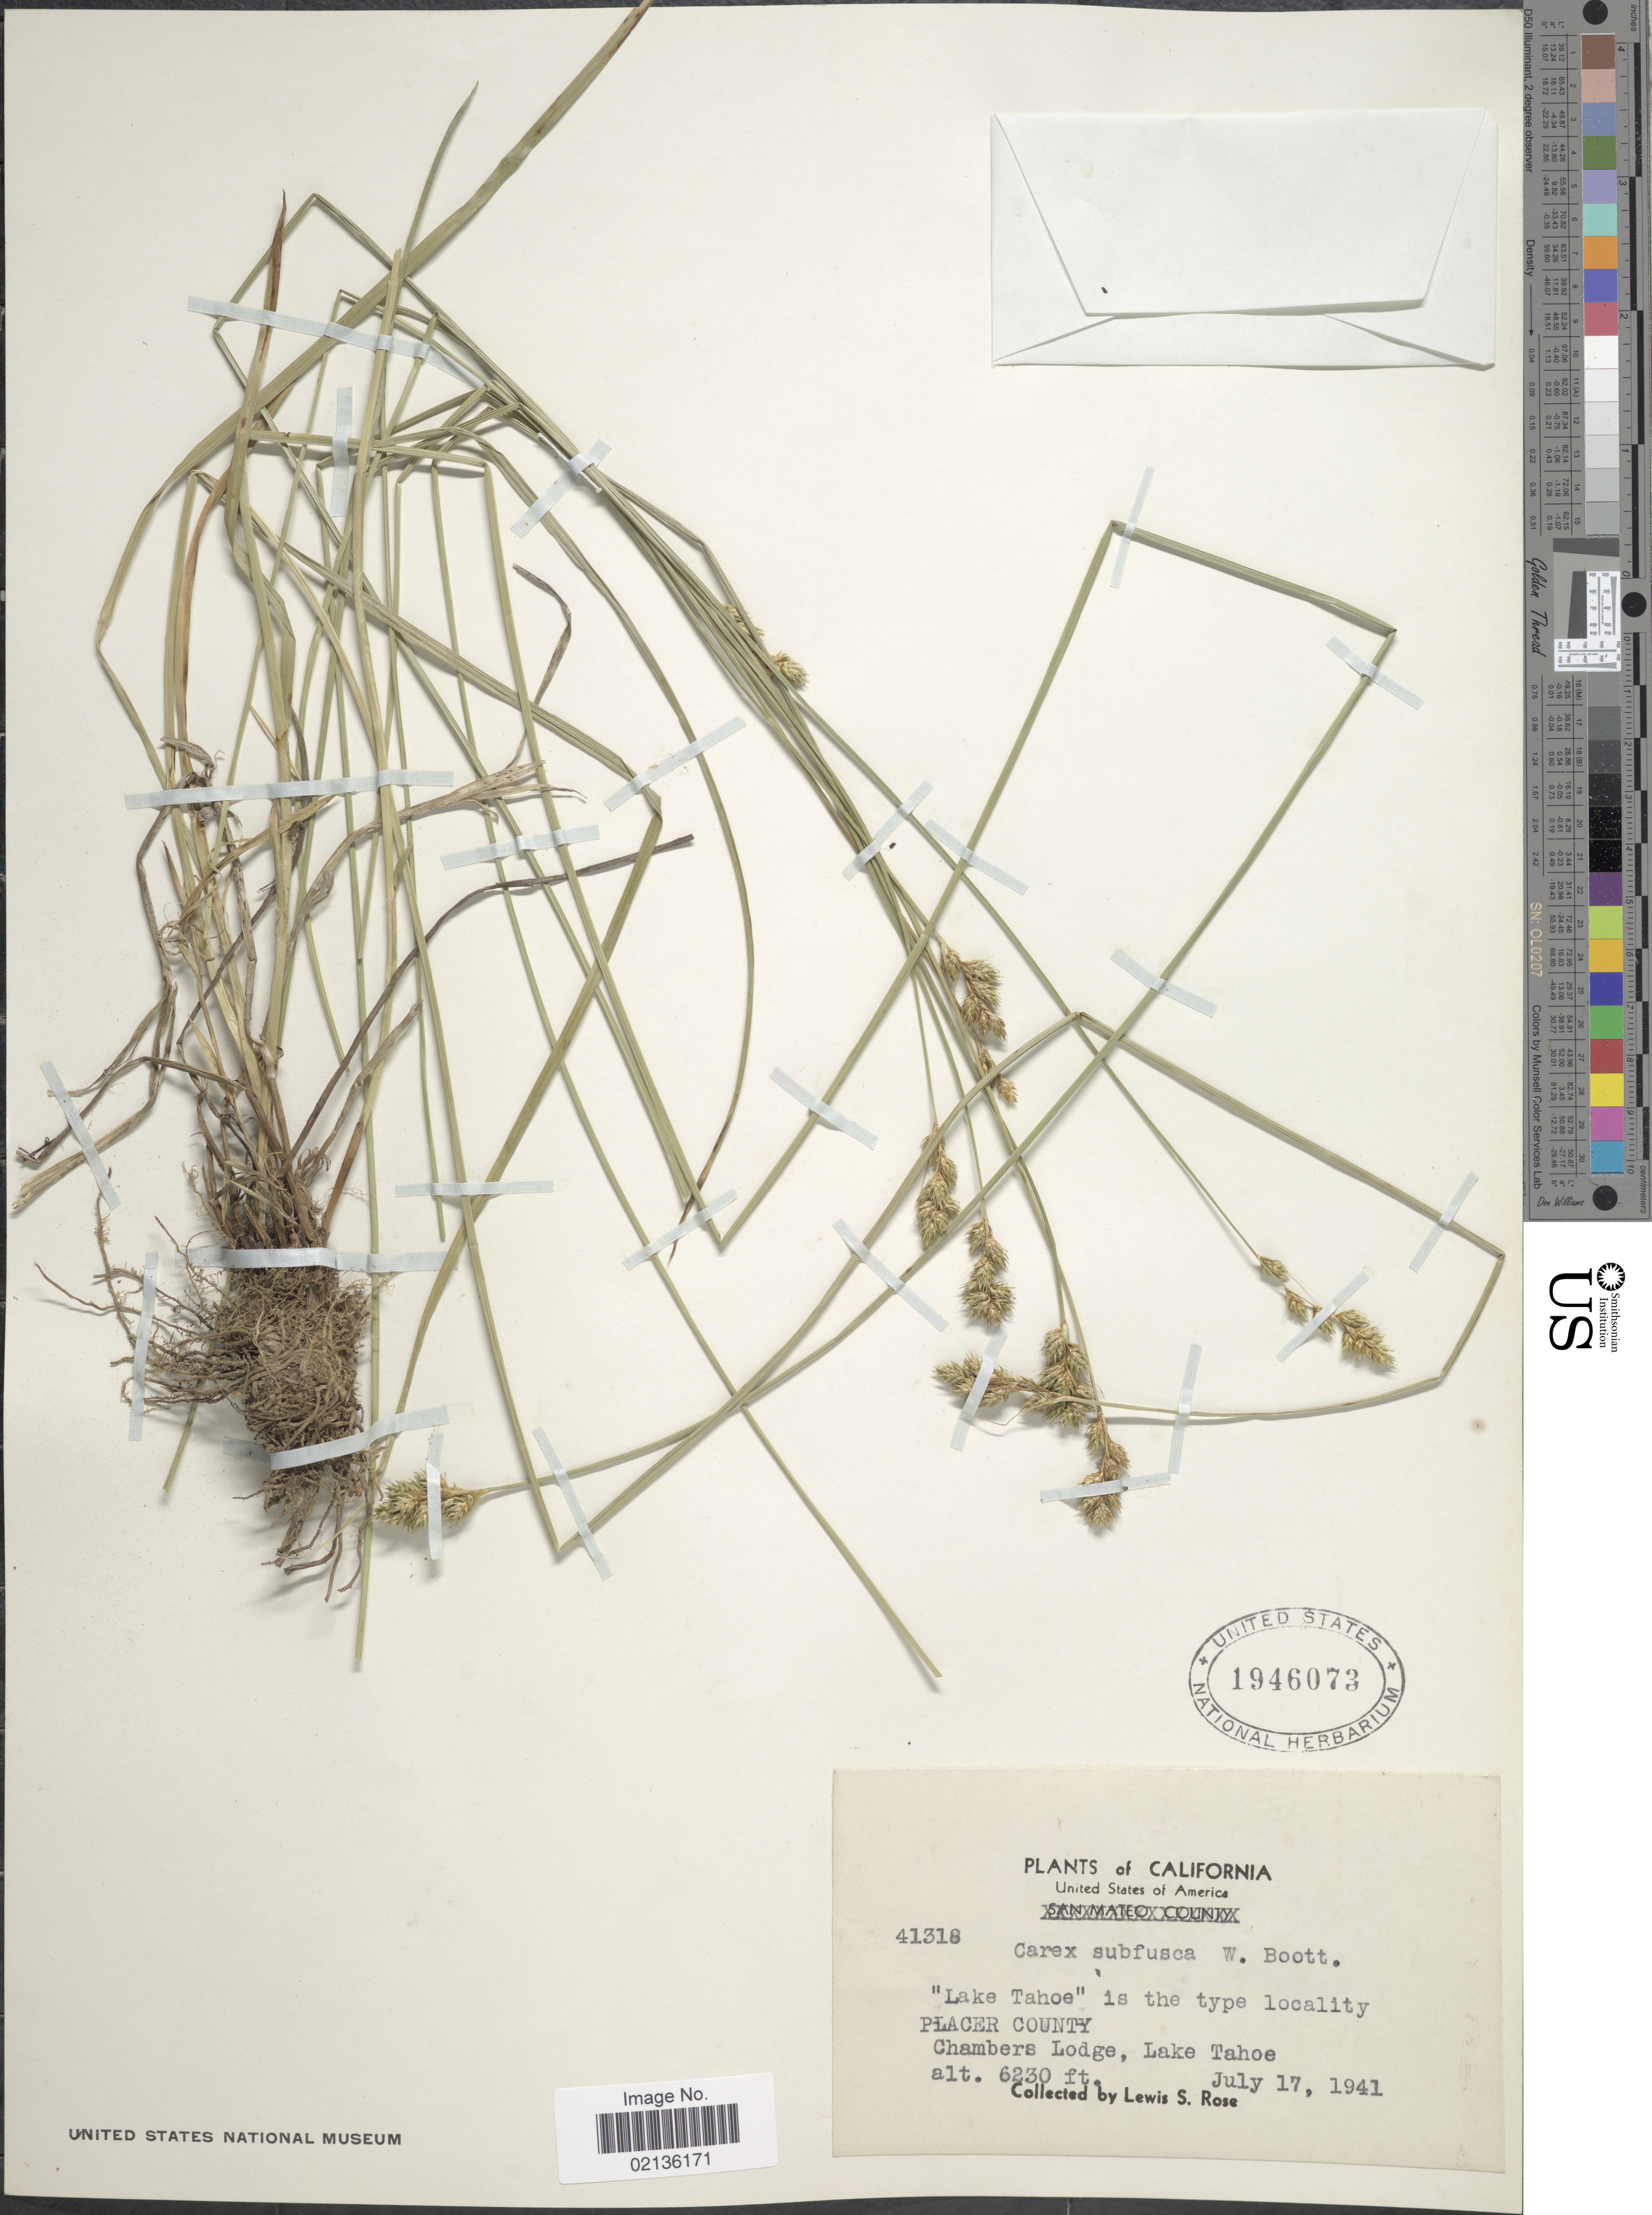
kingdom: Plantae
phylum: Tracheophyta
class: Liliopsida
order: Poales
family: Cyperaceae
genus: Carex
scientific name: Carex subfusca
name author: W. Boott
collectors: L. S. Rose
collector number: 41318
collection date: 1941-07-17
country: United States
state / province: California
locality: Lake Tahoe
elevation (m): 1899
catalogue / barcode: US 1946073